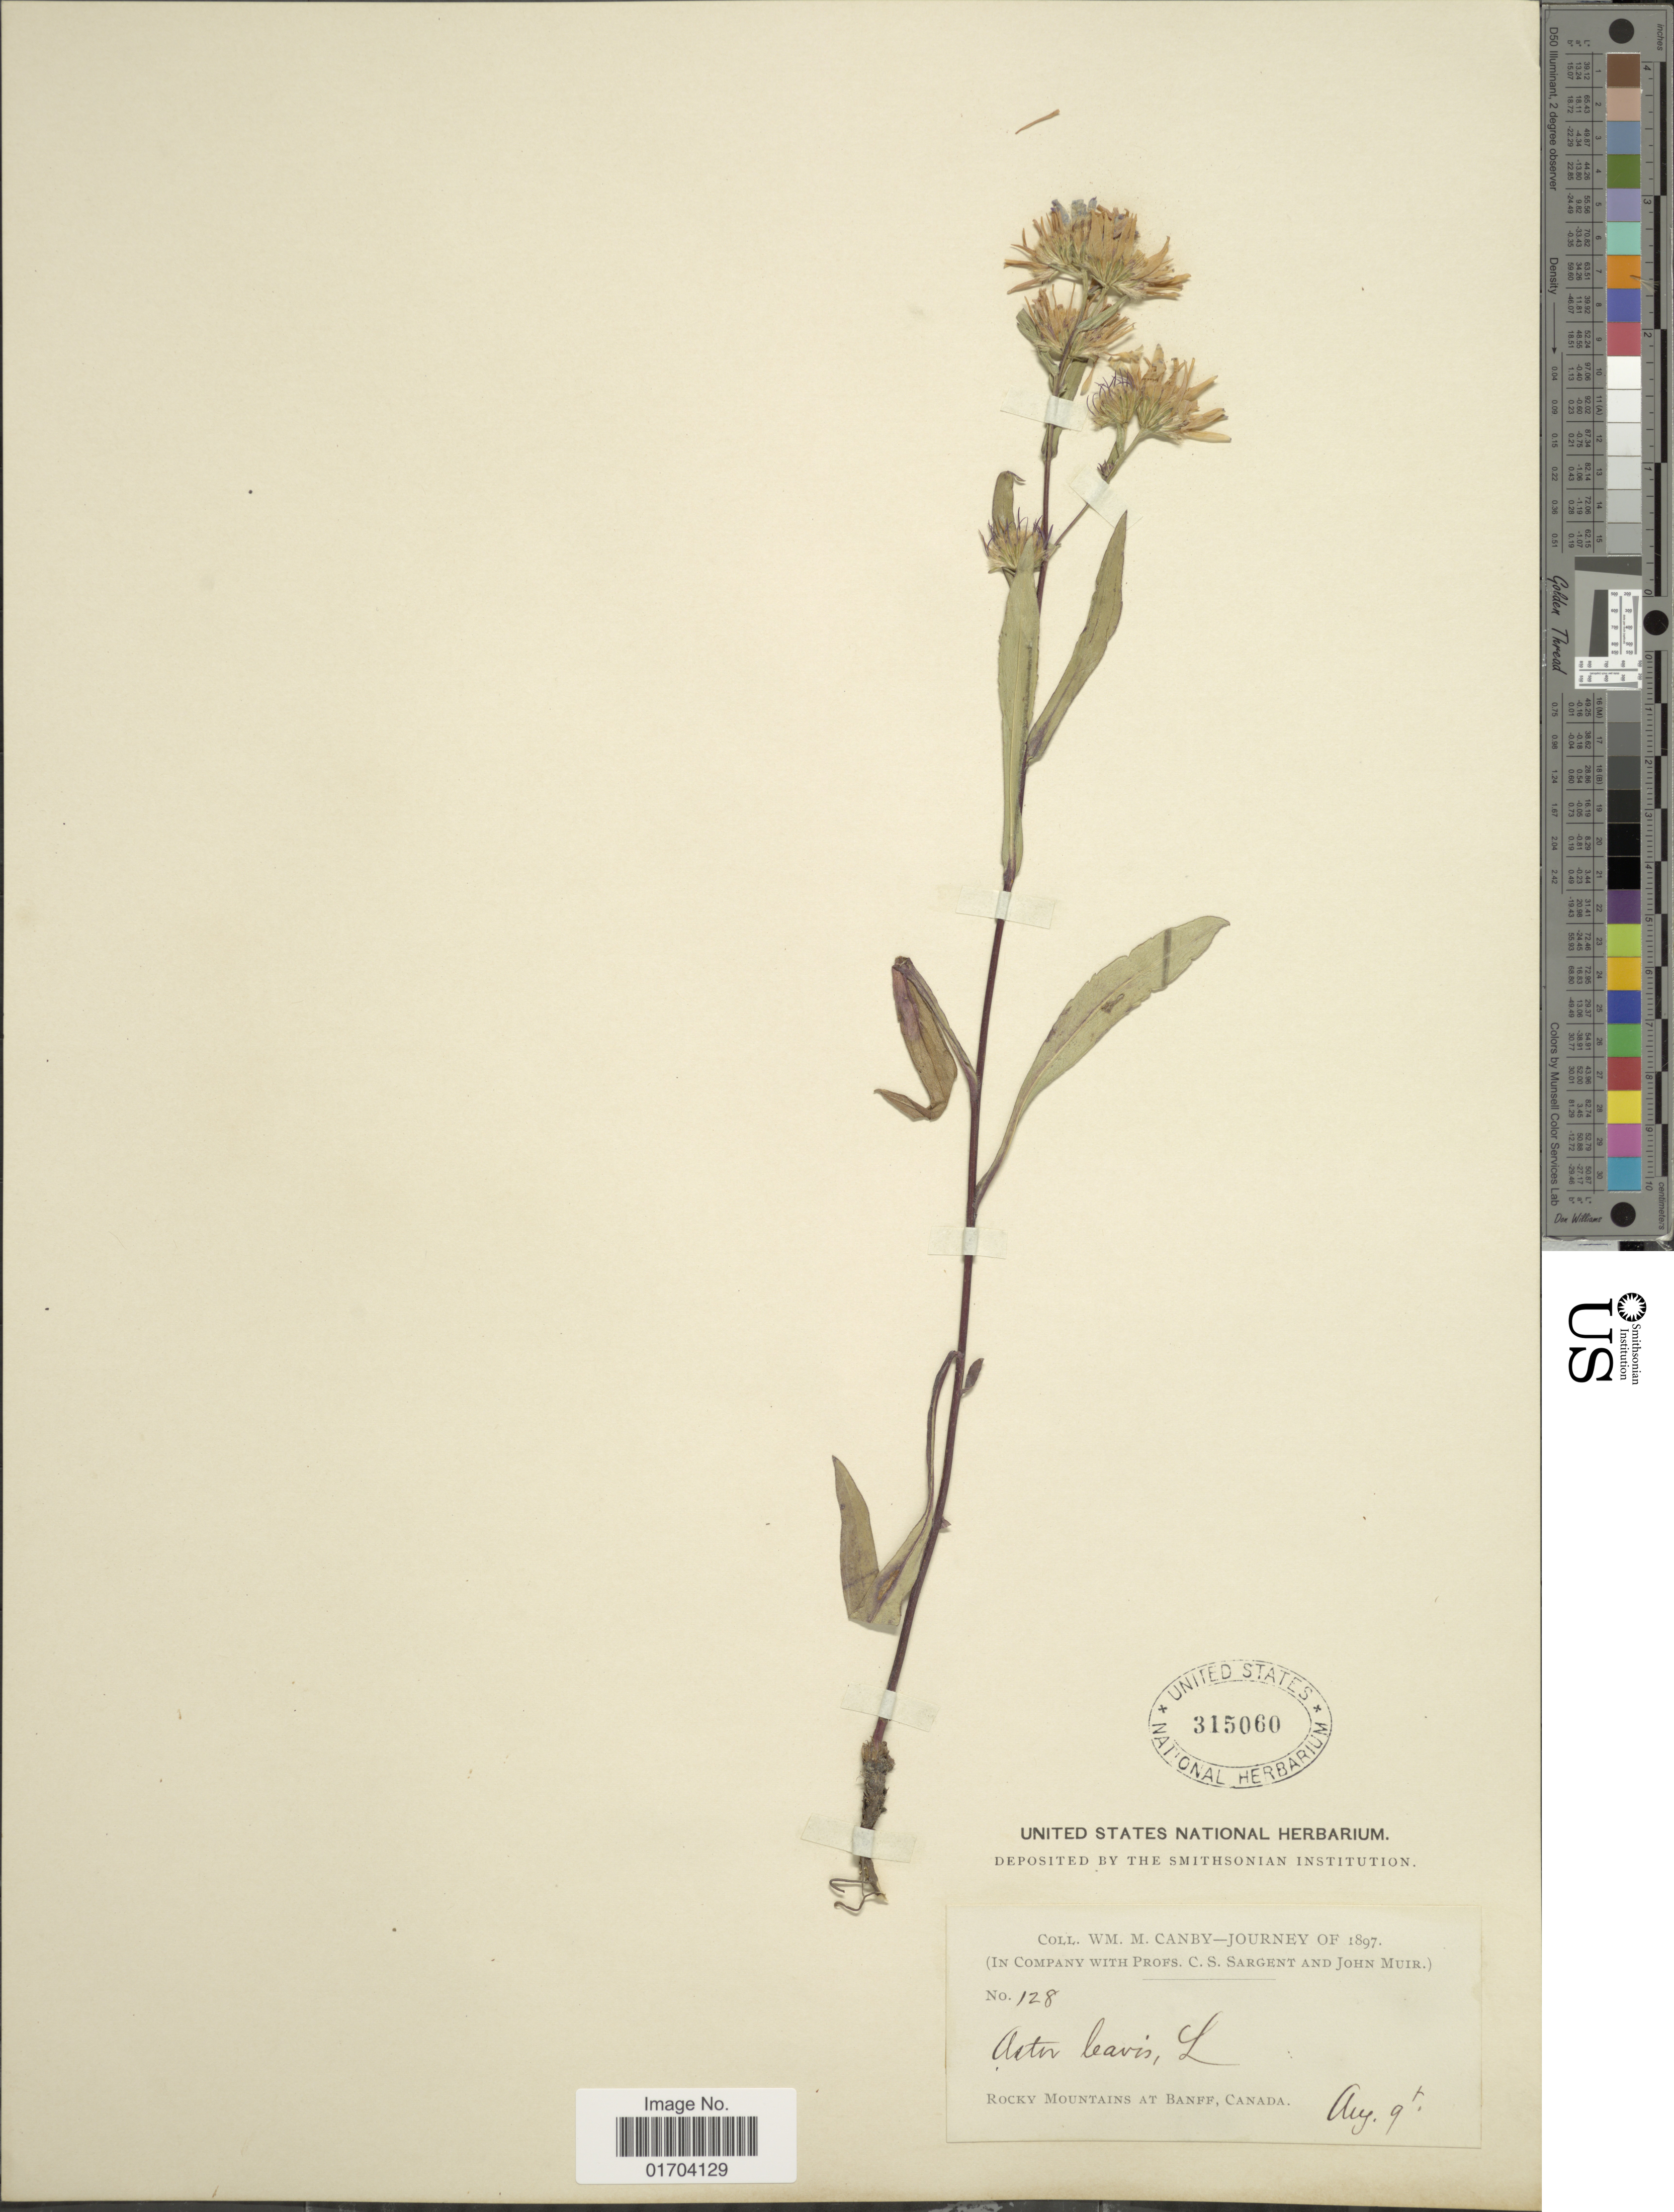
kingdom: Plantae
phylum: Tracheophyta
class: Magnoliopsida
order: Asterales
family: Asteraceae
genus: Symphyotrichum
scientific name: Symphyotrichum sp.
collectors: W. M. Canby, C. S. Sargent & J. Muir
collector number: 128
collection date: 1897-09-09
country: Canada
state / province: Alberta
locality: Rocky Mountains at Banff.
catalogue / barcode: US 315060